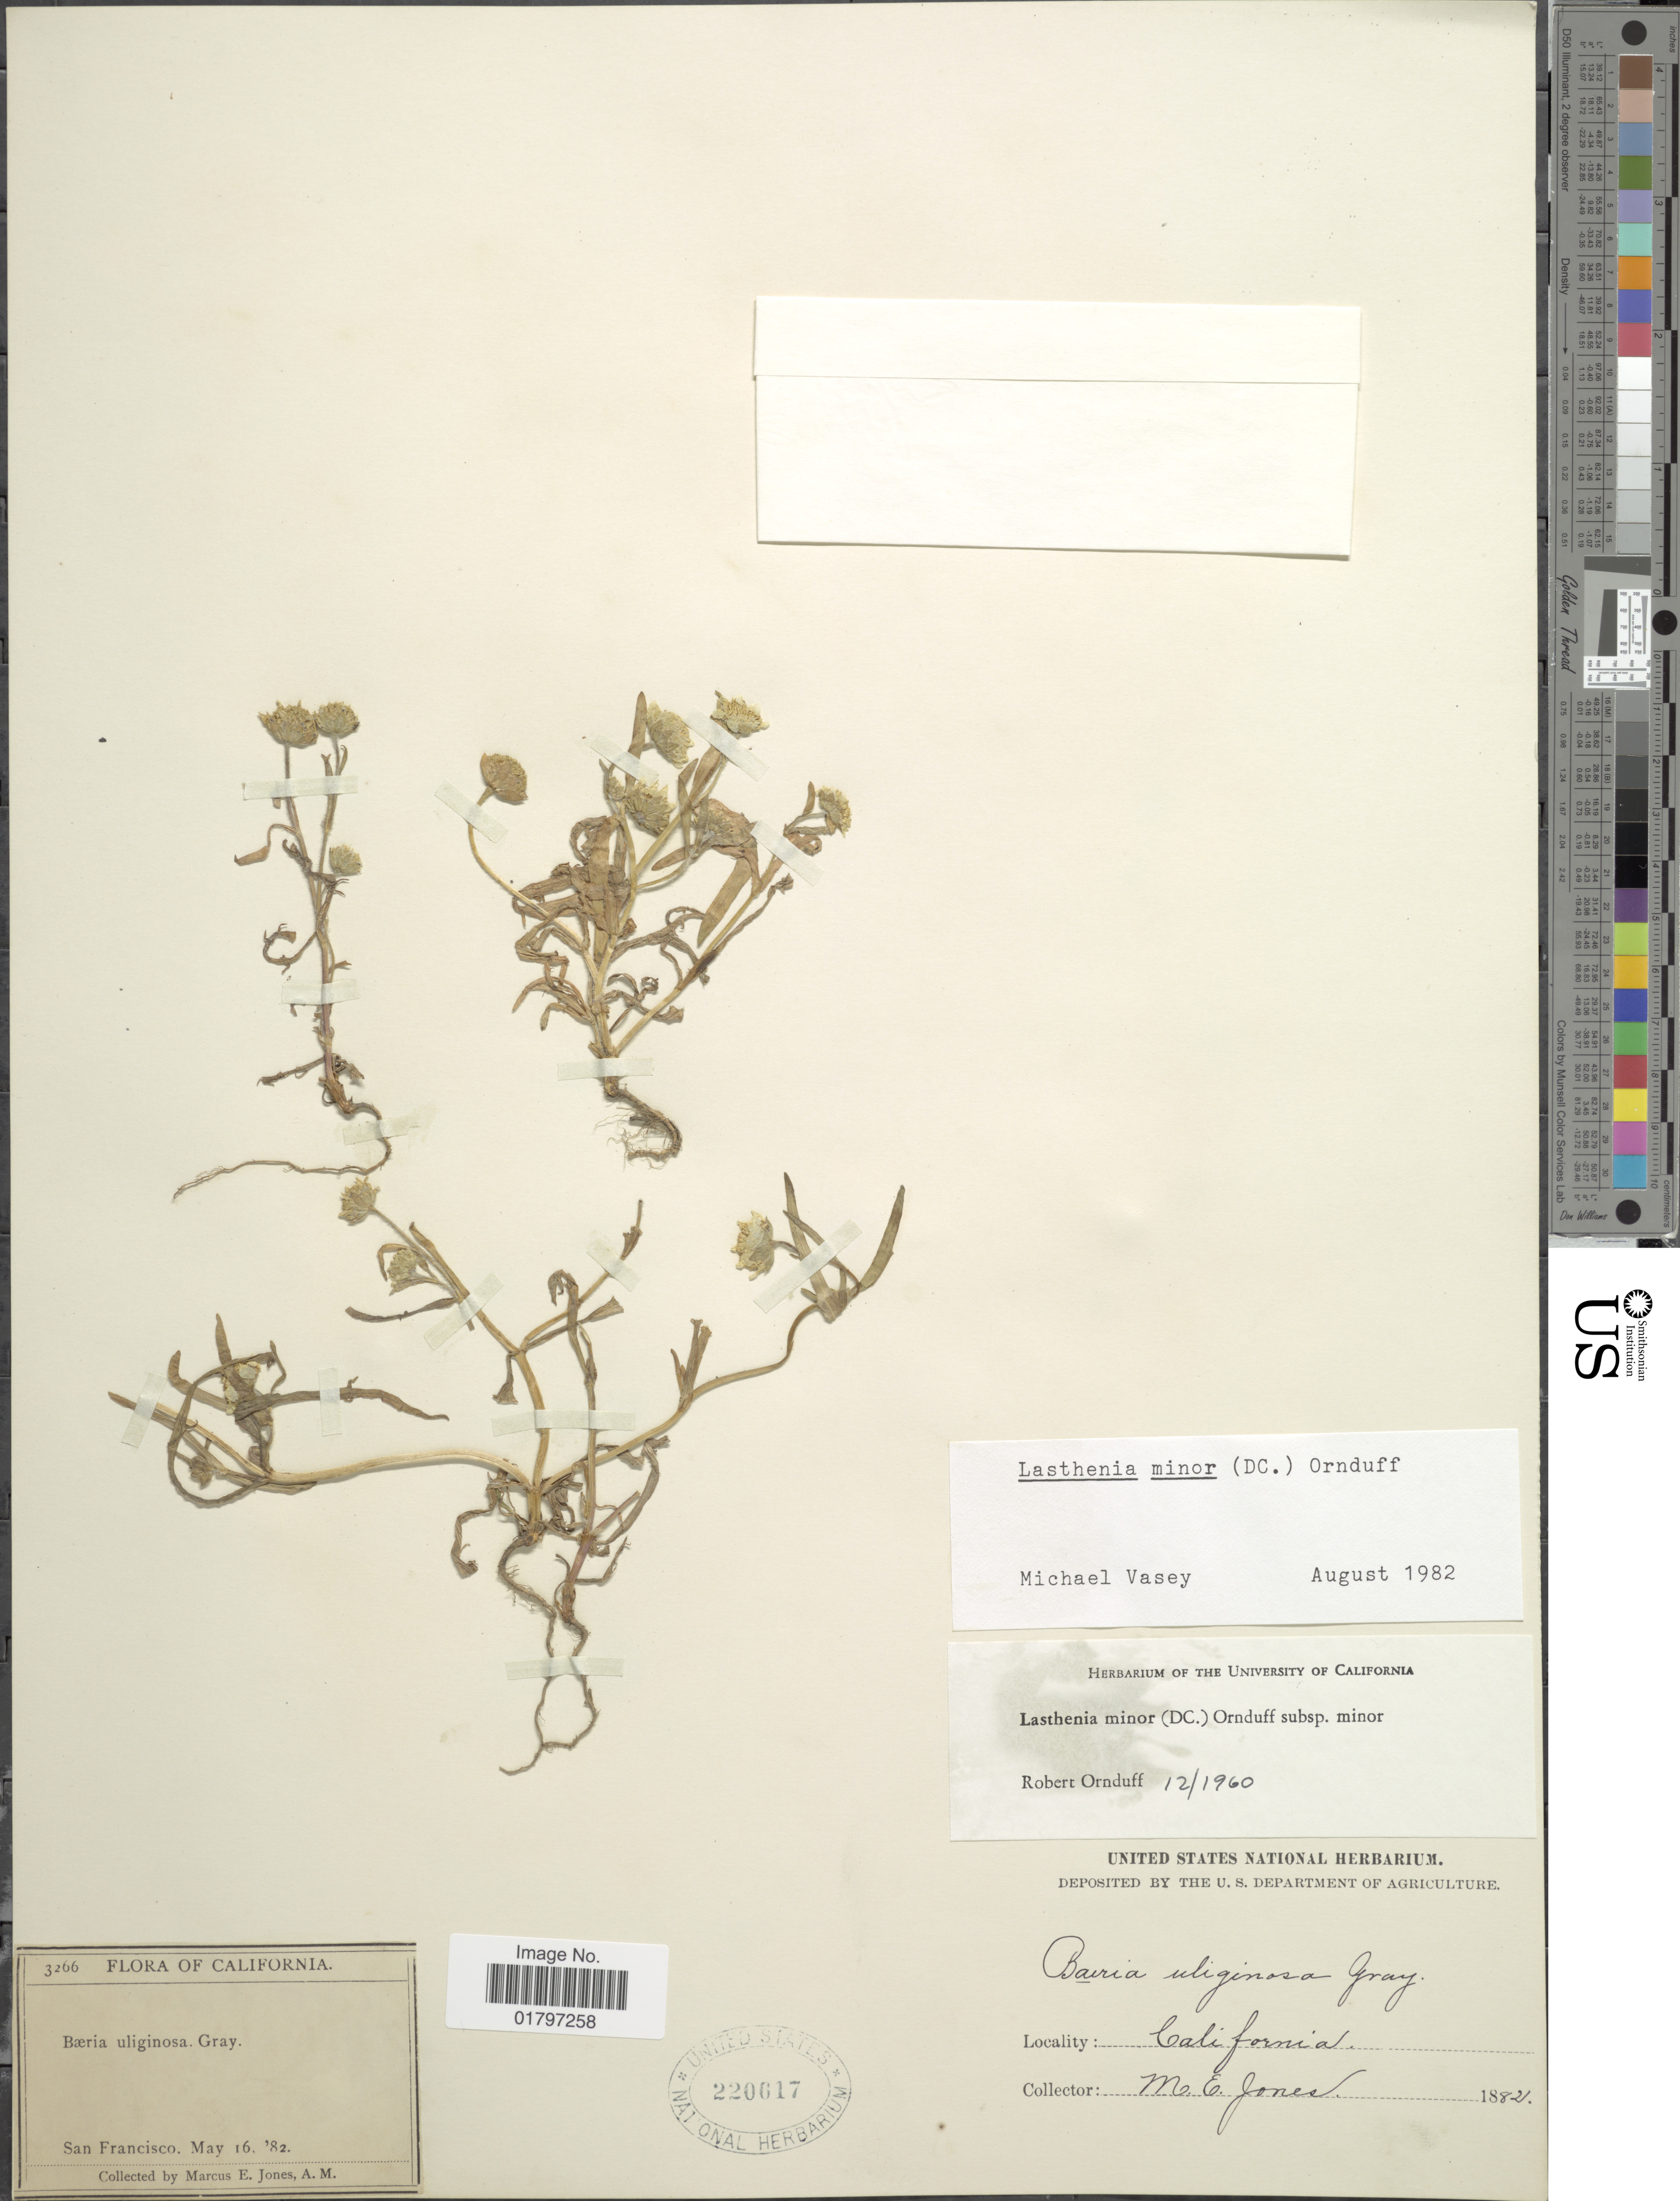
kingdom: Plantae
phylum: Tracheophyta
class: Magnoliopsida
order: Asterales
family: Asteraceae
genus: Lasthenia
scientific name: Lasthenia minor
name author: (DC.) Ornduff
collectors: M. E. Jones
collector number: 3266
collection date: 1882-05-16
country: United States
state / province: California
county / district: San Francisco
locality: San Francisco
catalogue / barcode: US 220617